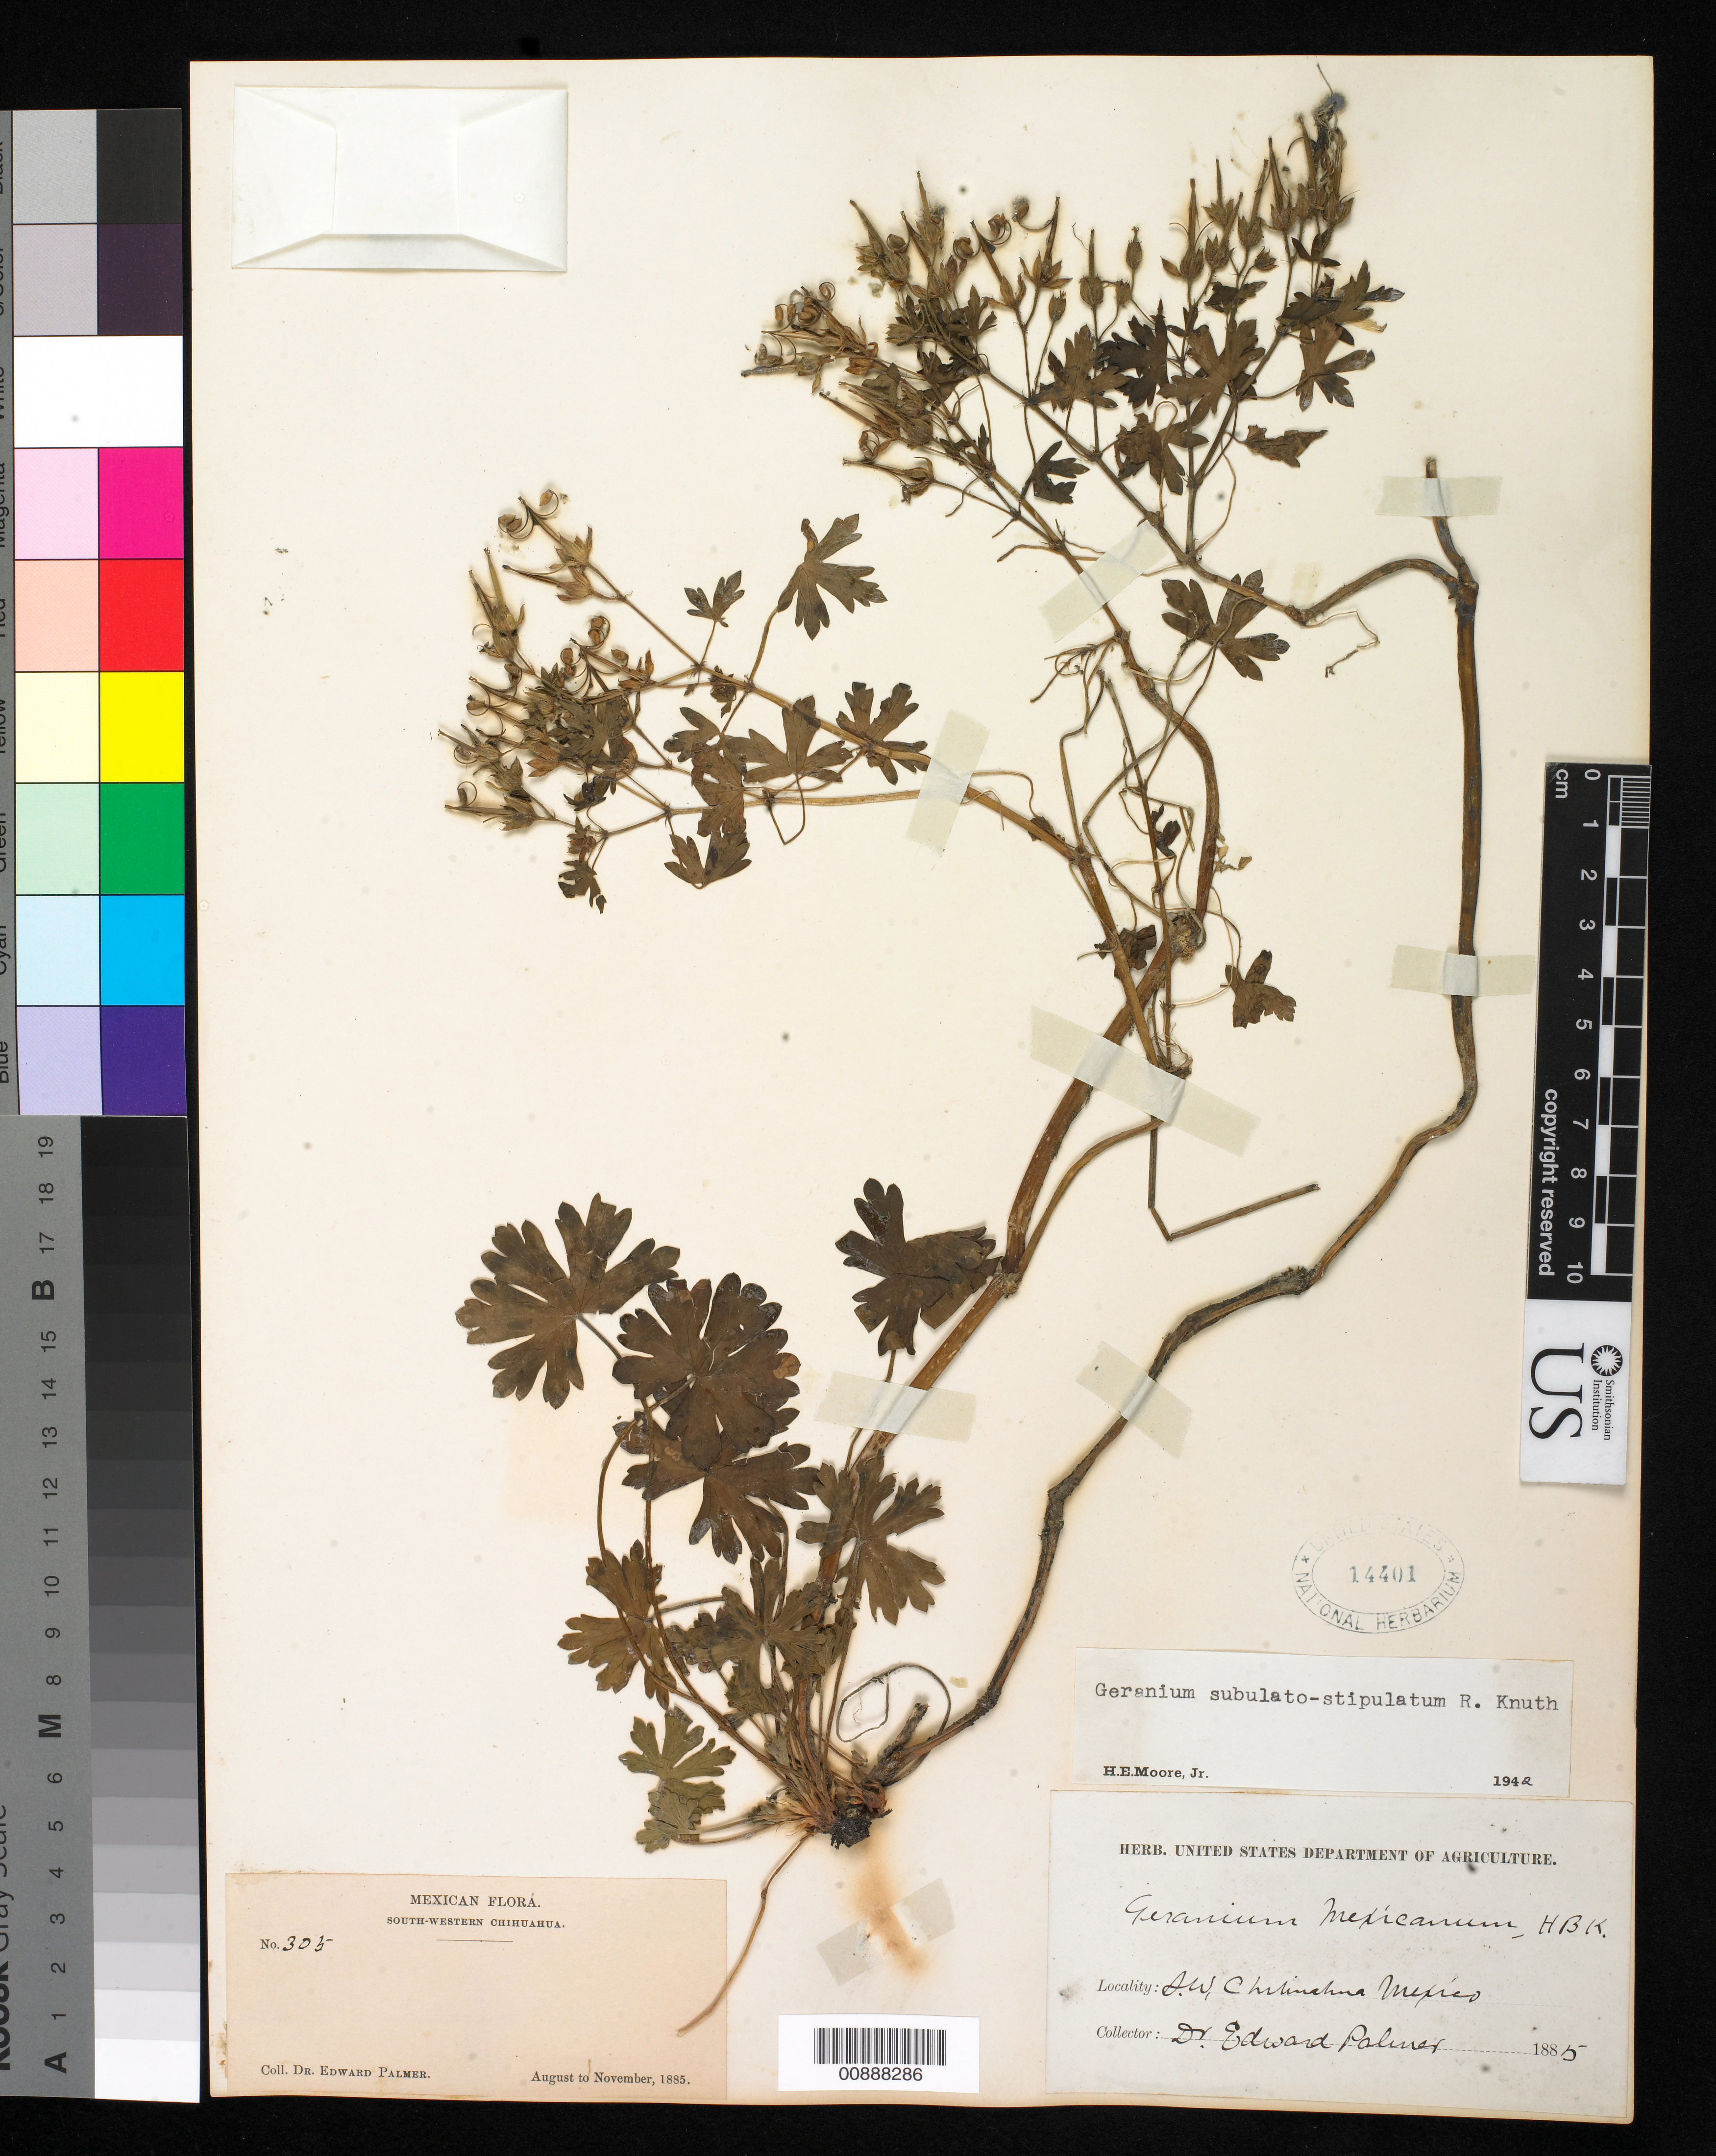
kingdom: Plantae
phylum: Tracheophyta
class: Magnoliopsida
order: Geraniales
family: Geraniaceae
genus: Geranium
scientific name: Geranium seemannii subsp. seemannii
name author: Peyr.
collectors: E. Palmer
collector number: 305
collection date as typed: Aug 1885 to -- Nov 1885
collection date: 1885-08/1885-11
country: Mexico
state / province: Chihuahua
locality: South-Western Chihuahua.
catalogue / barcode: US 14401